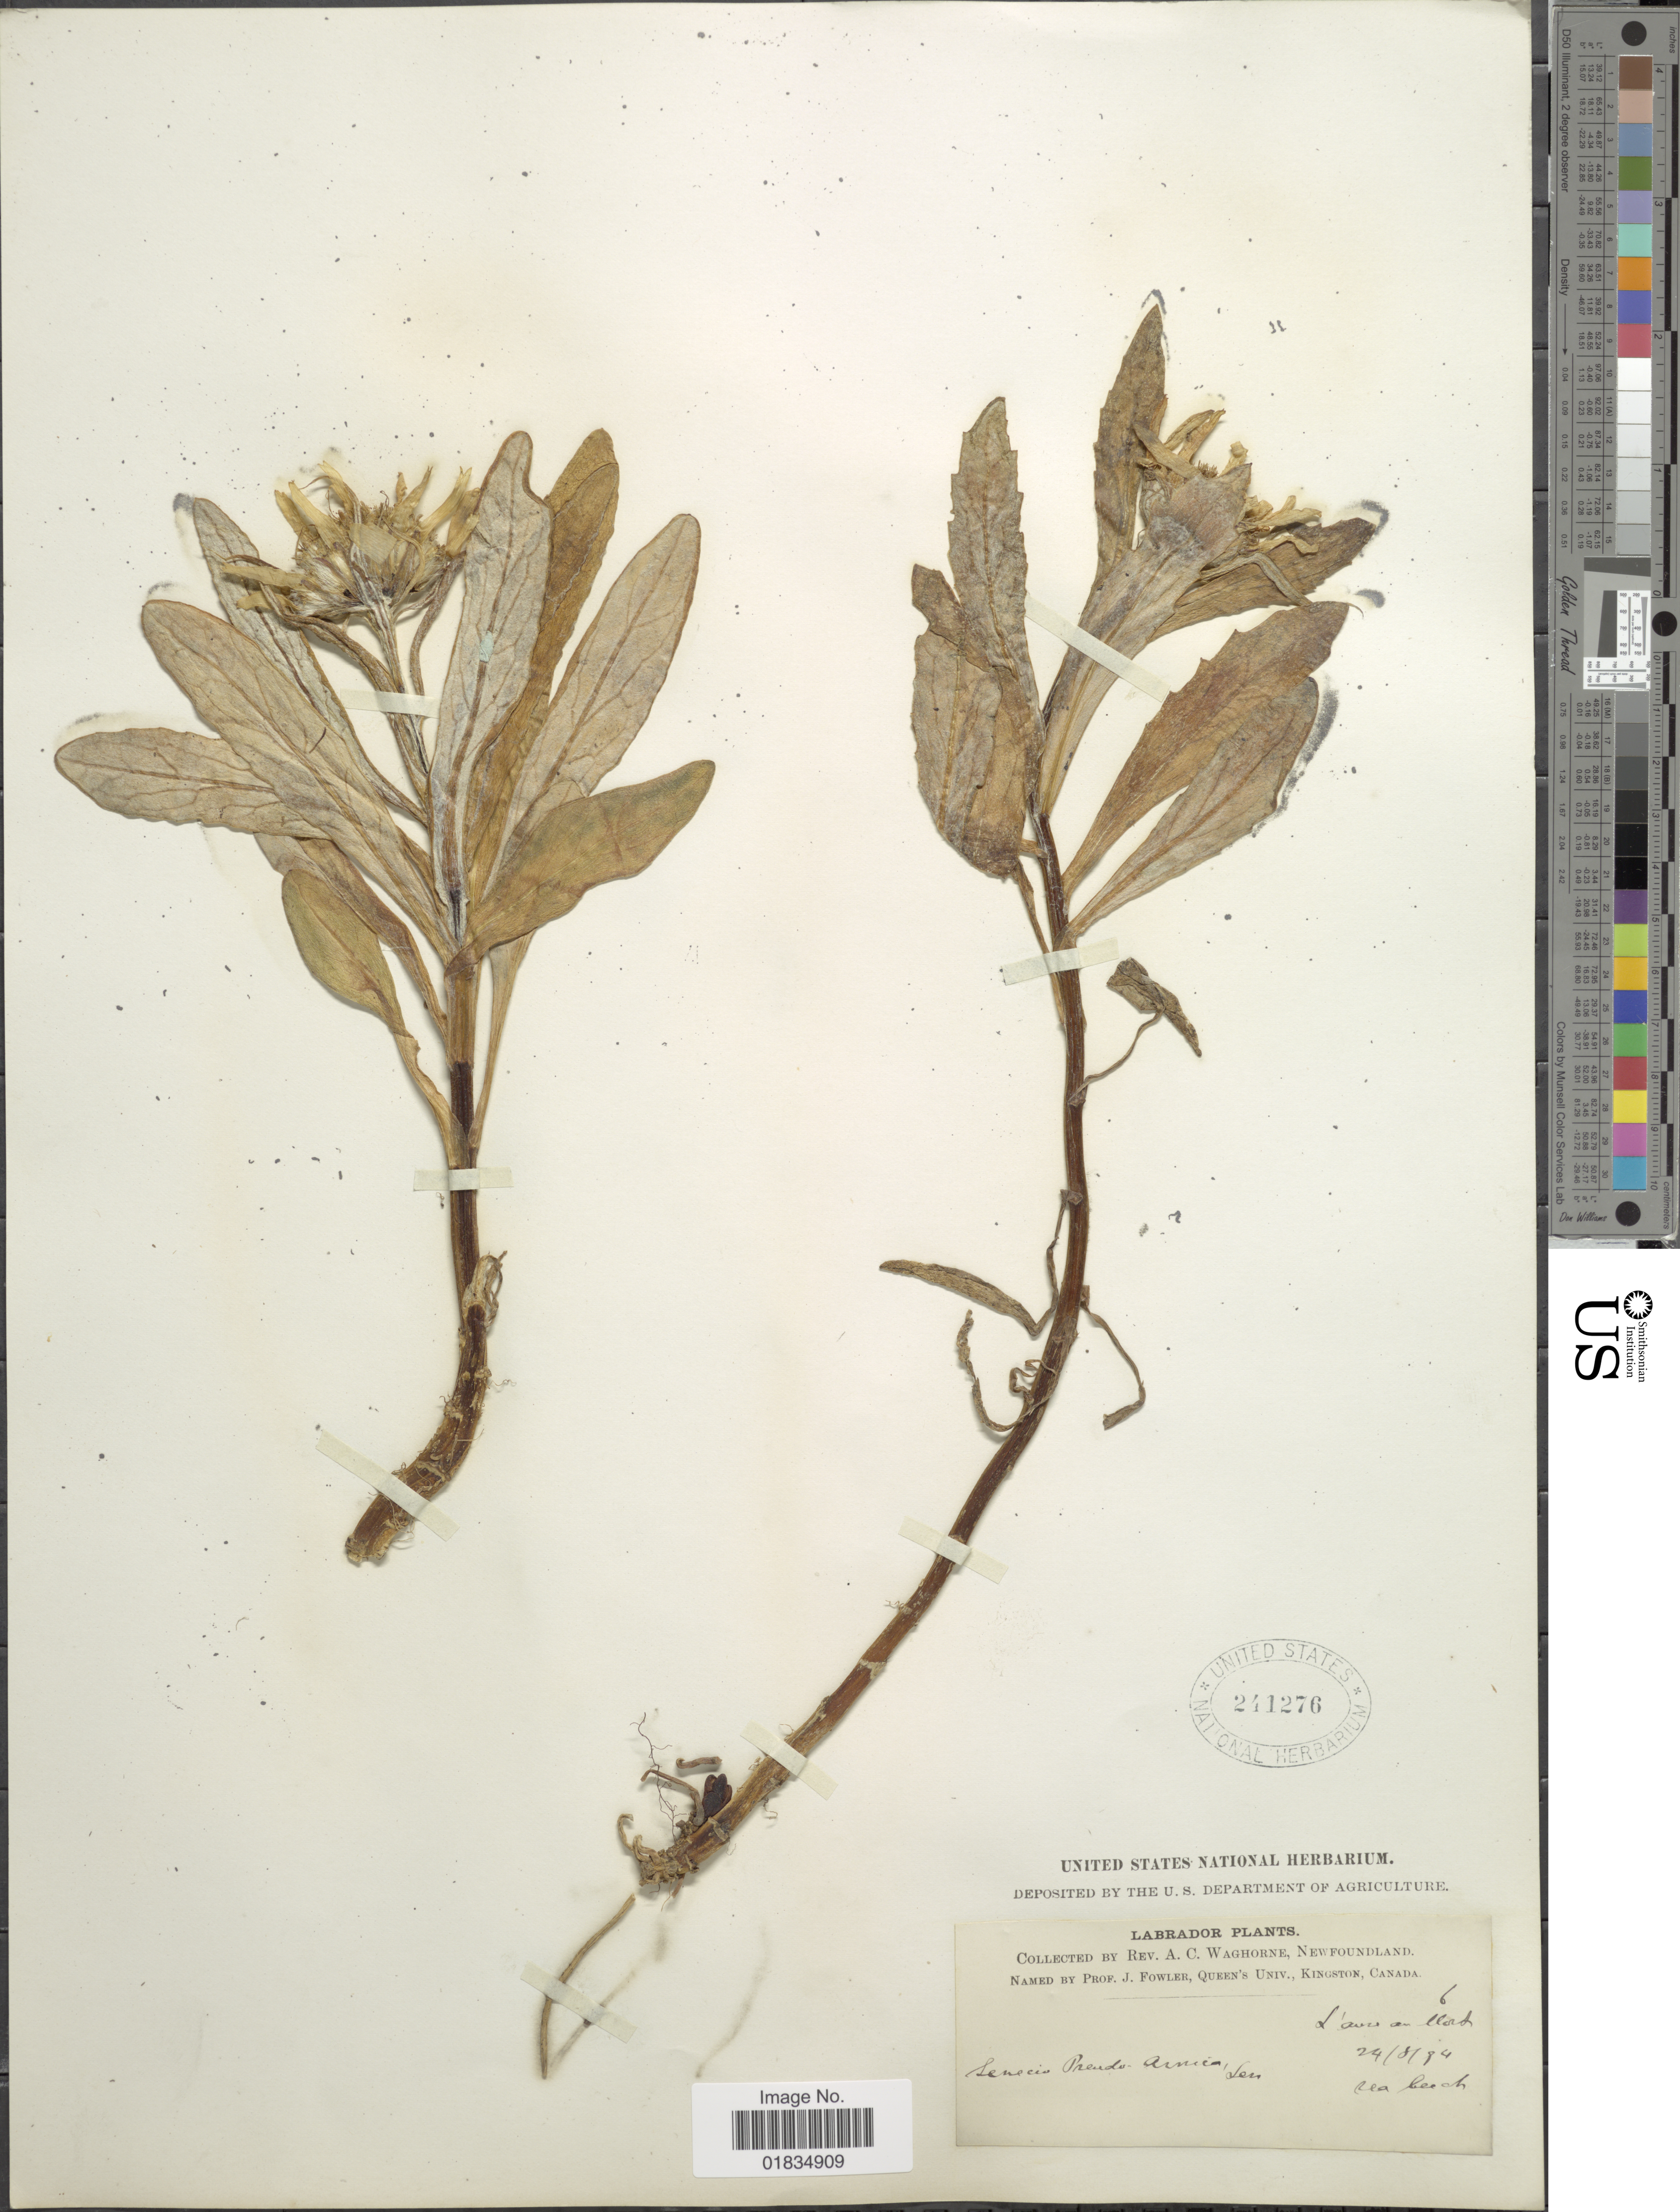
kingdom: Plantae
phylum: Tracheophyta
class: Magnoliopsida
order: Asterales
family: Asteraceae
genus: Senecio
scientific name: Senecio pseudoarnica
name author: Less.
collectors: A. Waghorne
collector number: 6*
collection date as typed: Transcribed d/m/y: 24/8/84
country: Canada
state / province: Newfoundland and Labrador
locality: Labrador. L'anse au Mort.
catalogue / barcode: US 241276